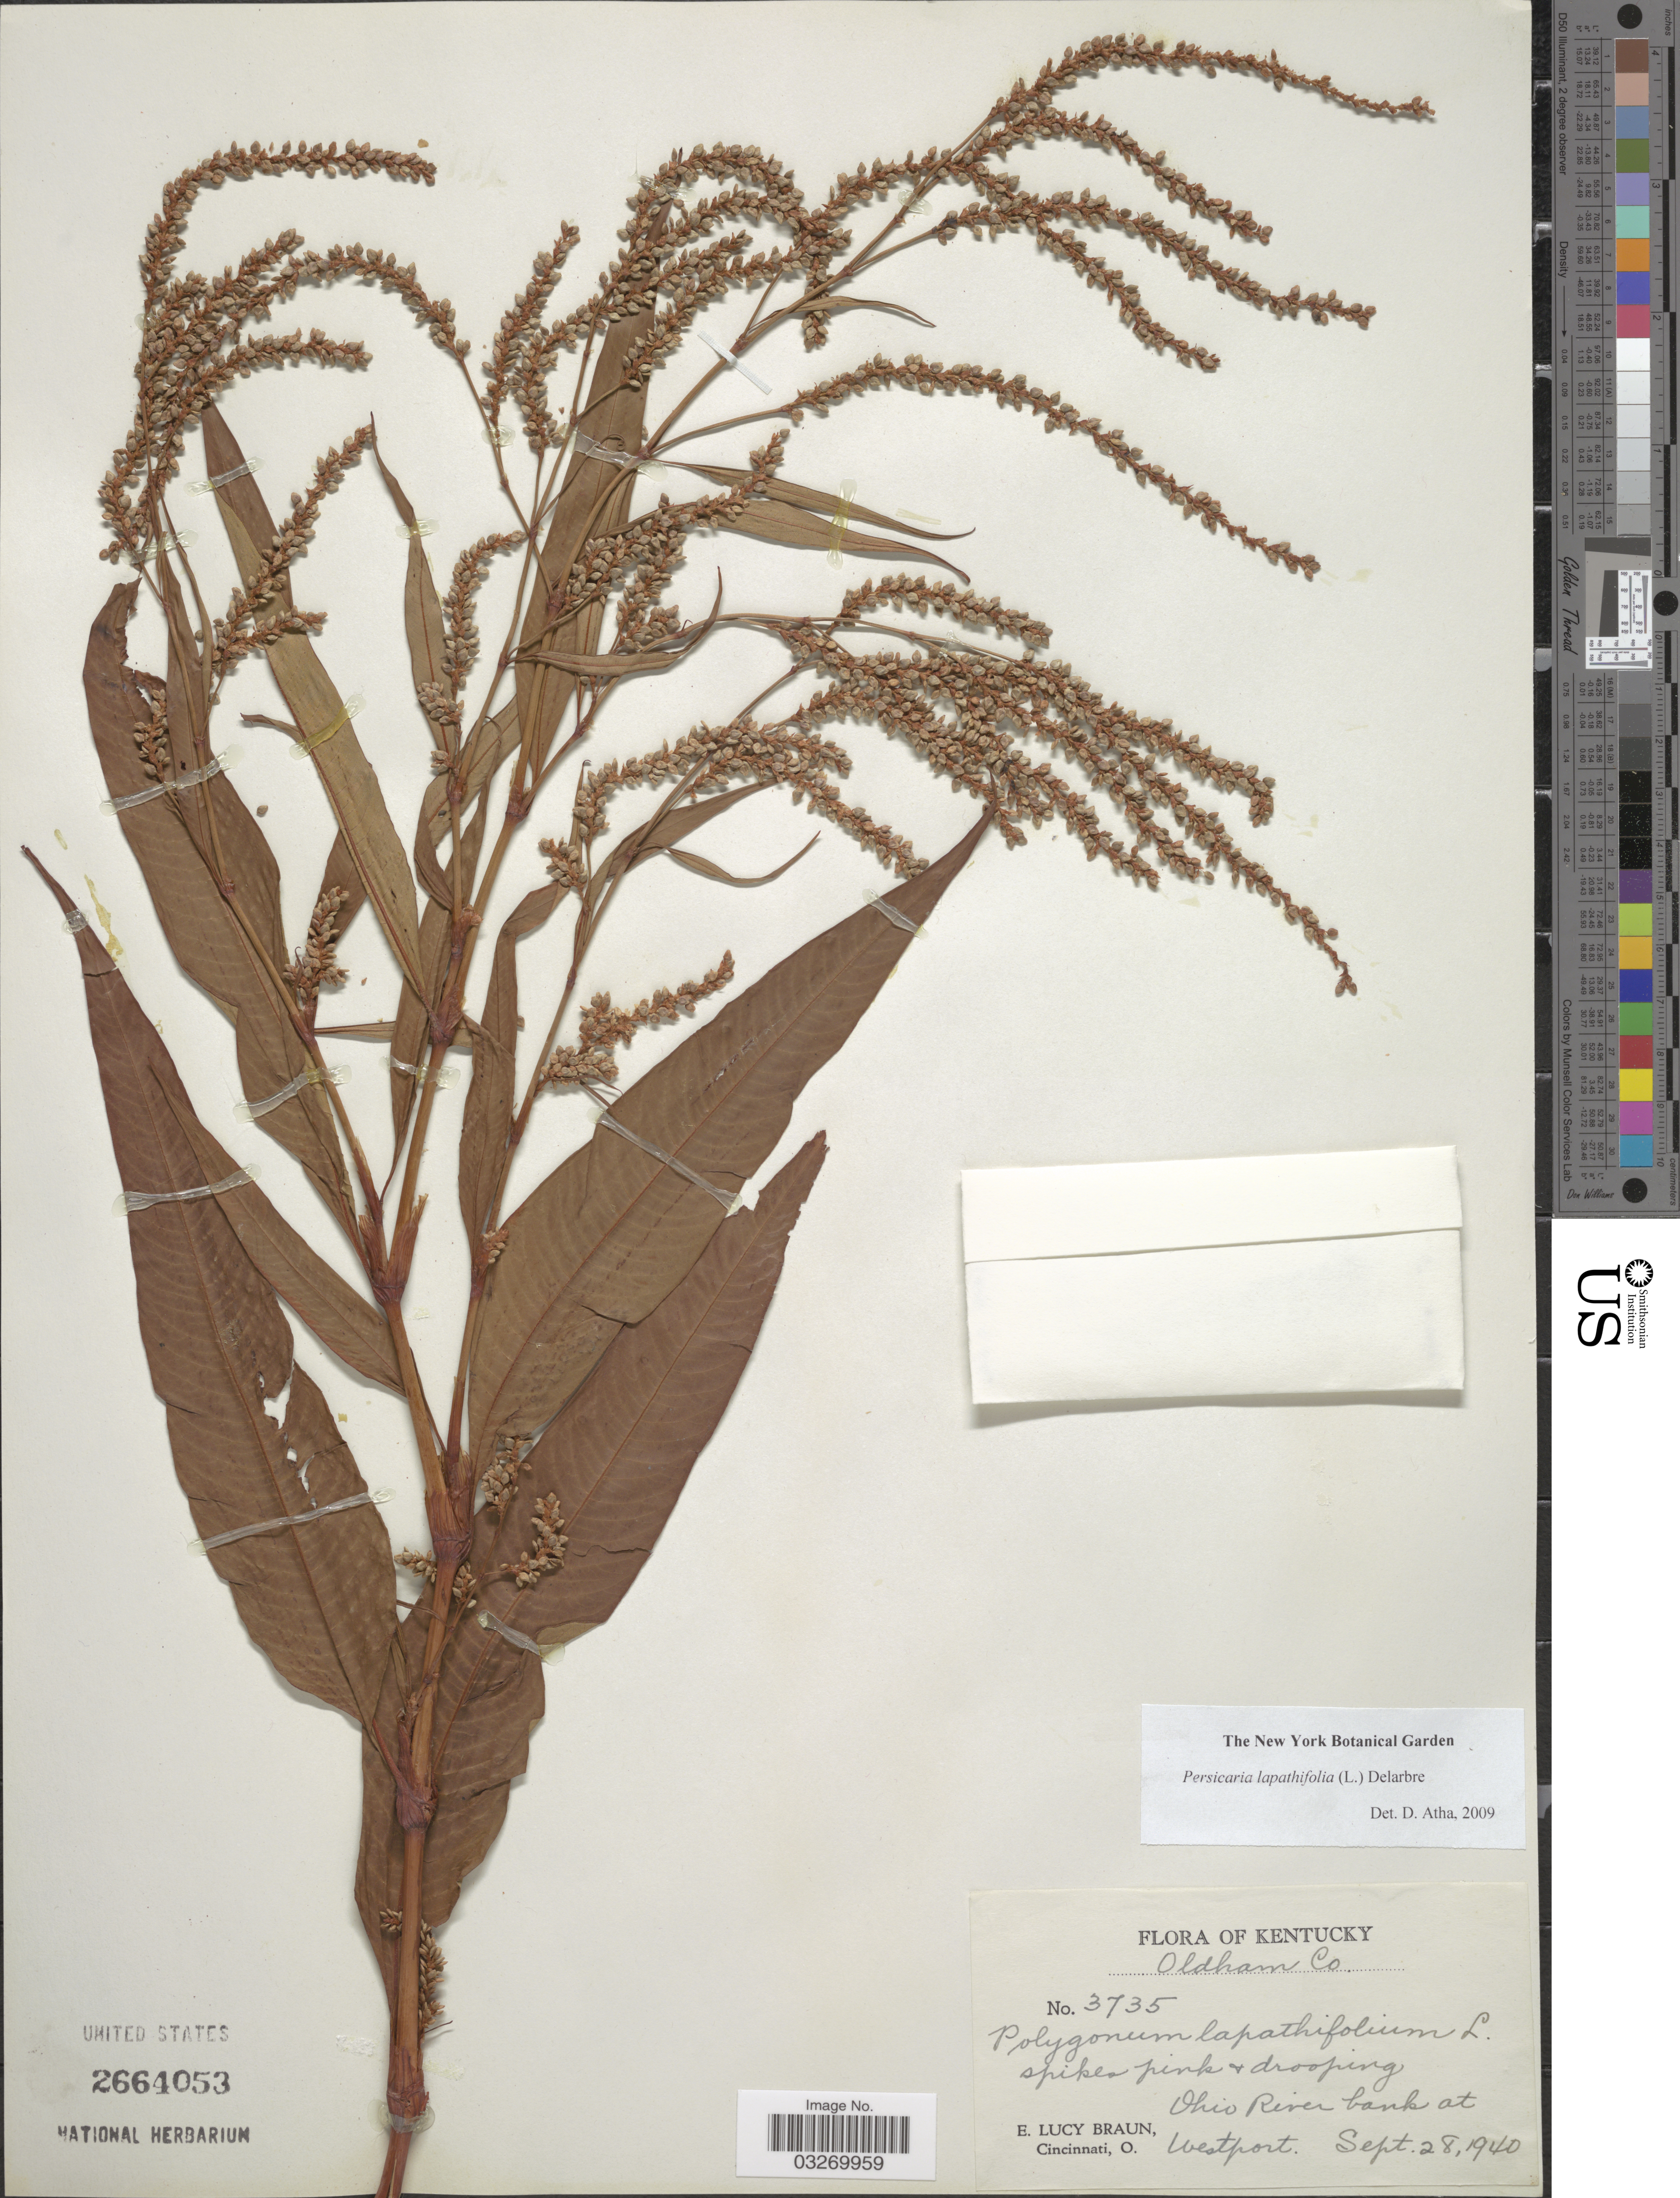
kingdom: Plantae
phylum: Tracheophyta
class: Magnoliopsida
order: Caryophyllales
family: Polygonaceae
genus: Persicaria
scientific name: Persicaria lapathifolia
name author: (L.) Delarbre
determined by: Atha, D. E.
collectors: E. L. Braun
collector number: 3735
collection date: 1940-09-28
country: United States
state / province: Kentucky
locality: Oldham Co. Ohio River bank at Westport.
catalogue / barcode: US 2664053